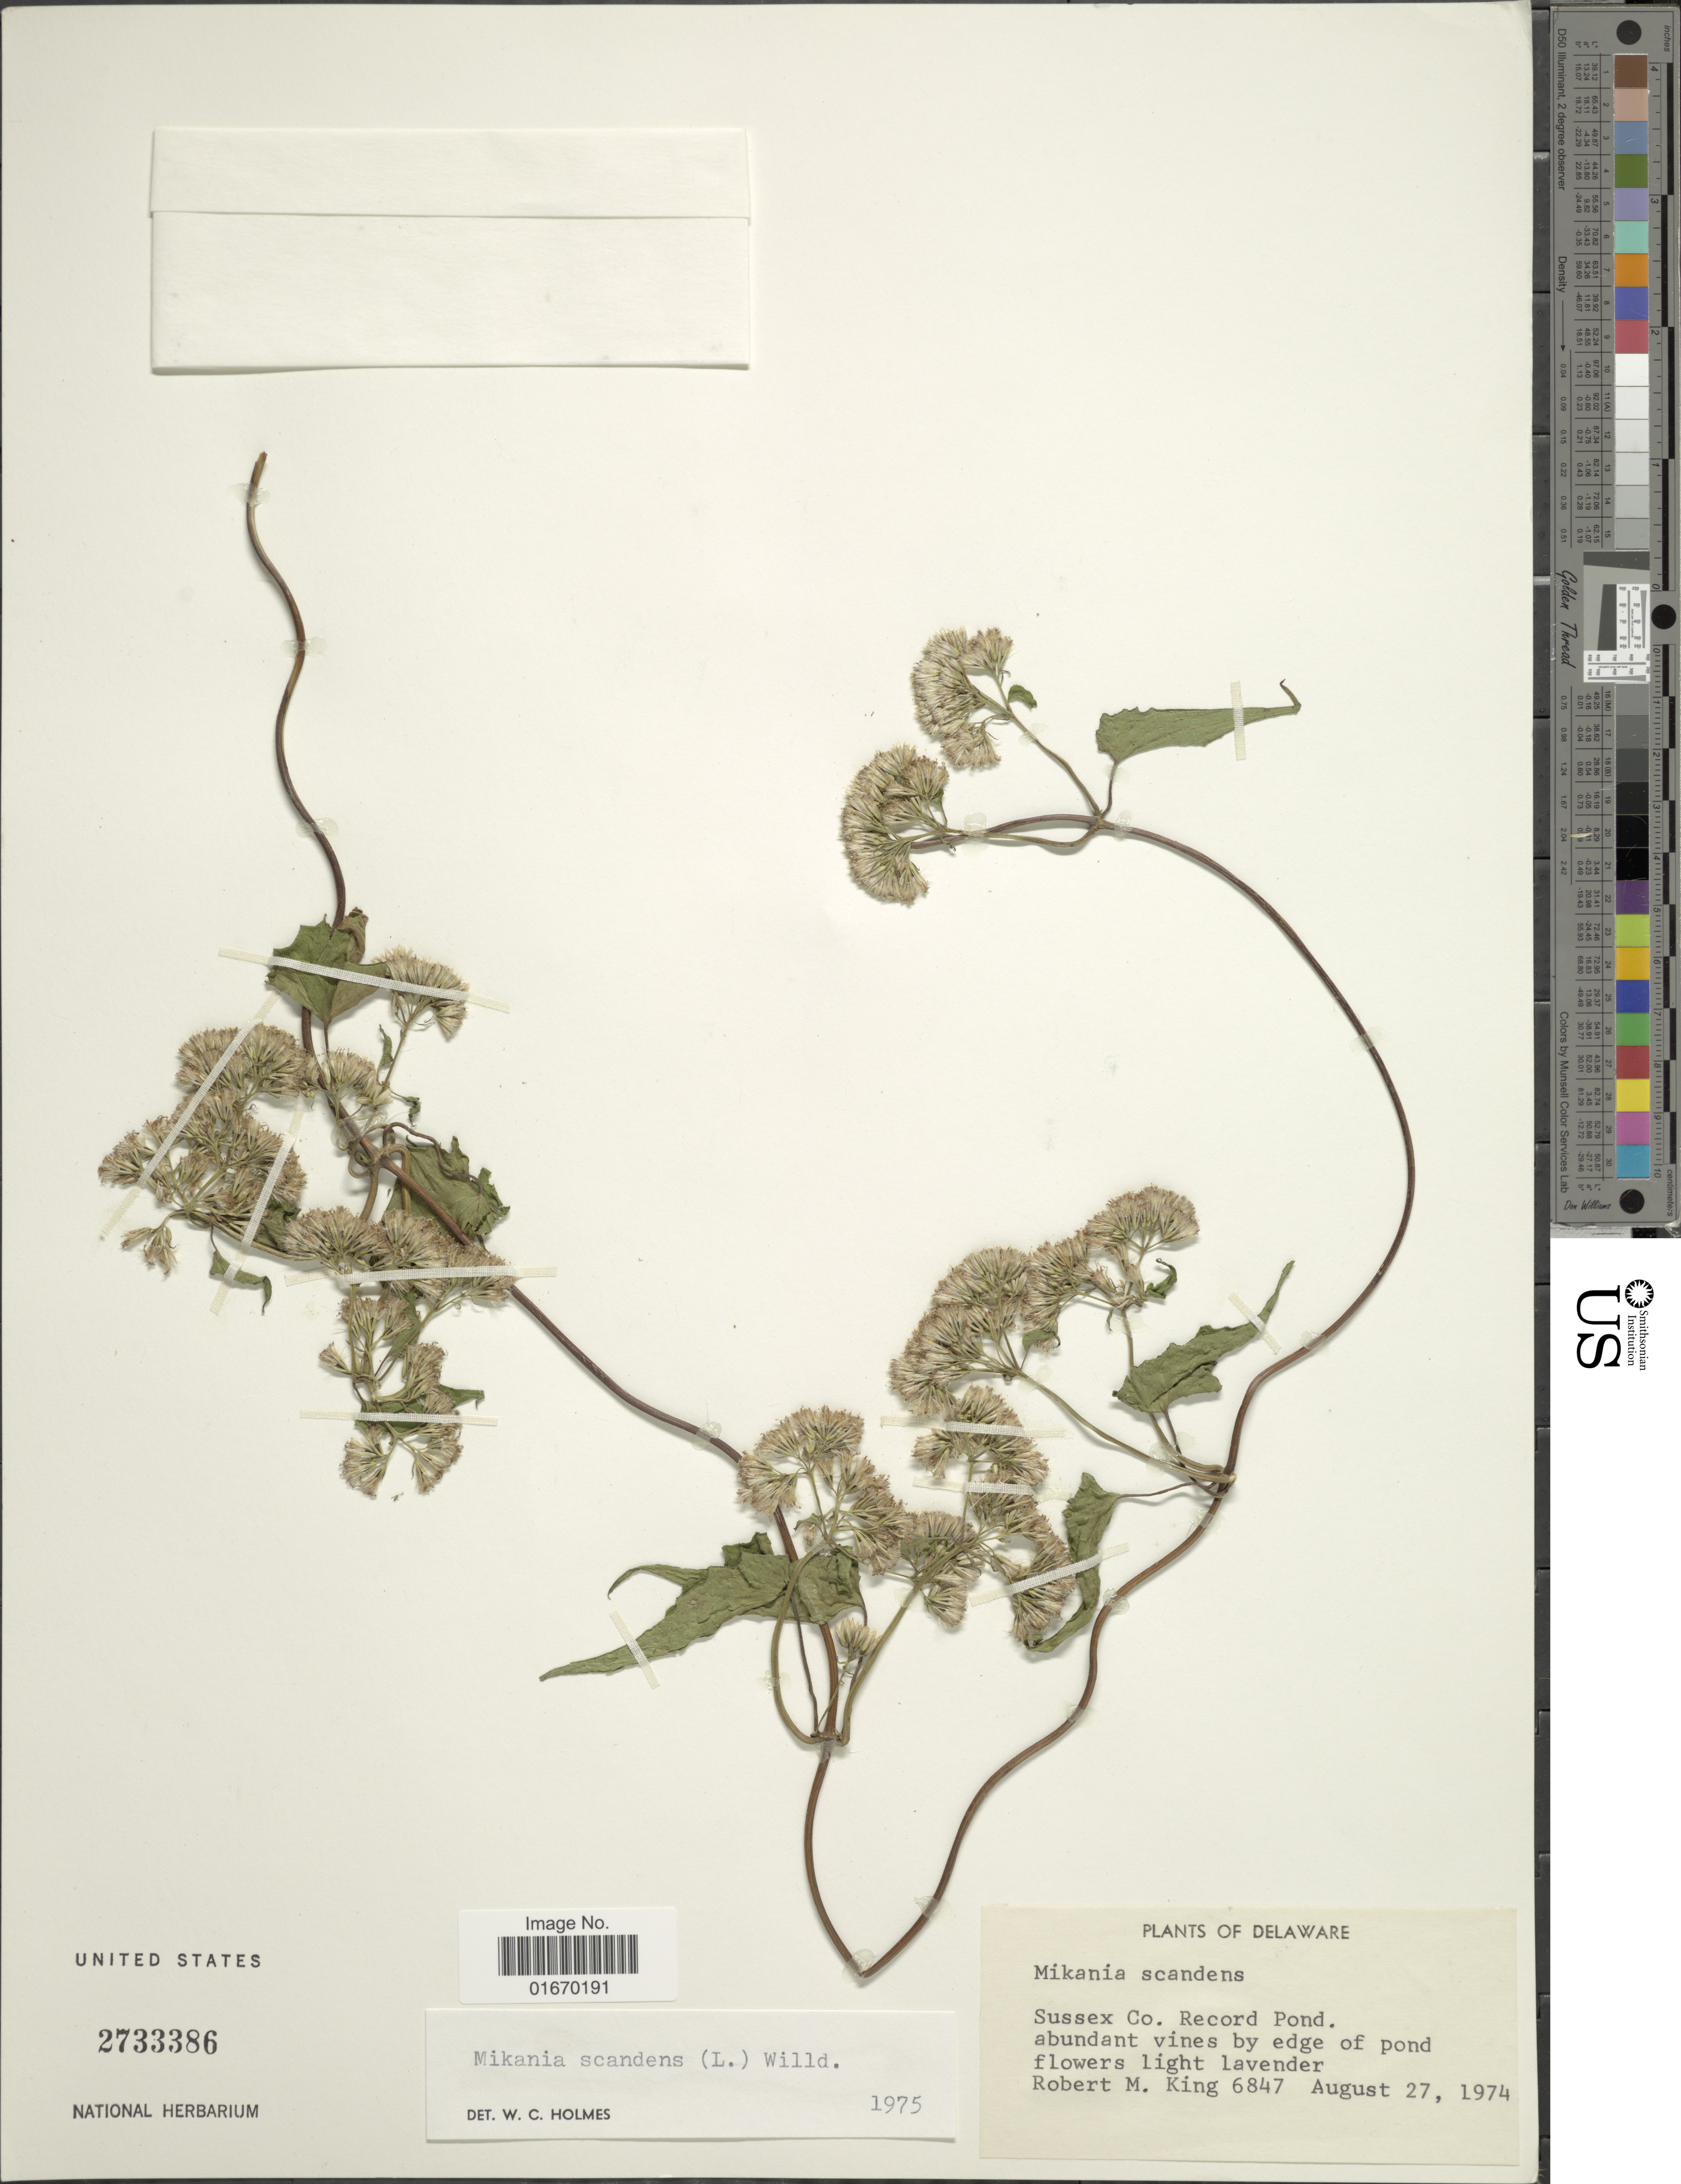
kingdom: Plantae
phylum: Tracheophyta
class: Magnoliopsida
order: Asterales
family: Asteraceae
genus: Mikania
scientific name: Mikania scandens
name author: (L.) Willd.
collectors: R. M. King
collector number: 6847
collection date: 1974-08-27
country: United States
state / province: Delaware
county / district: Sussex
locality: Sussex Co. Record Pond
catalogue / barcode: US 2733386